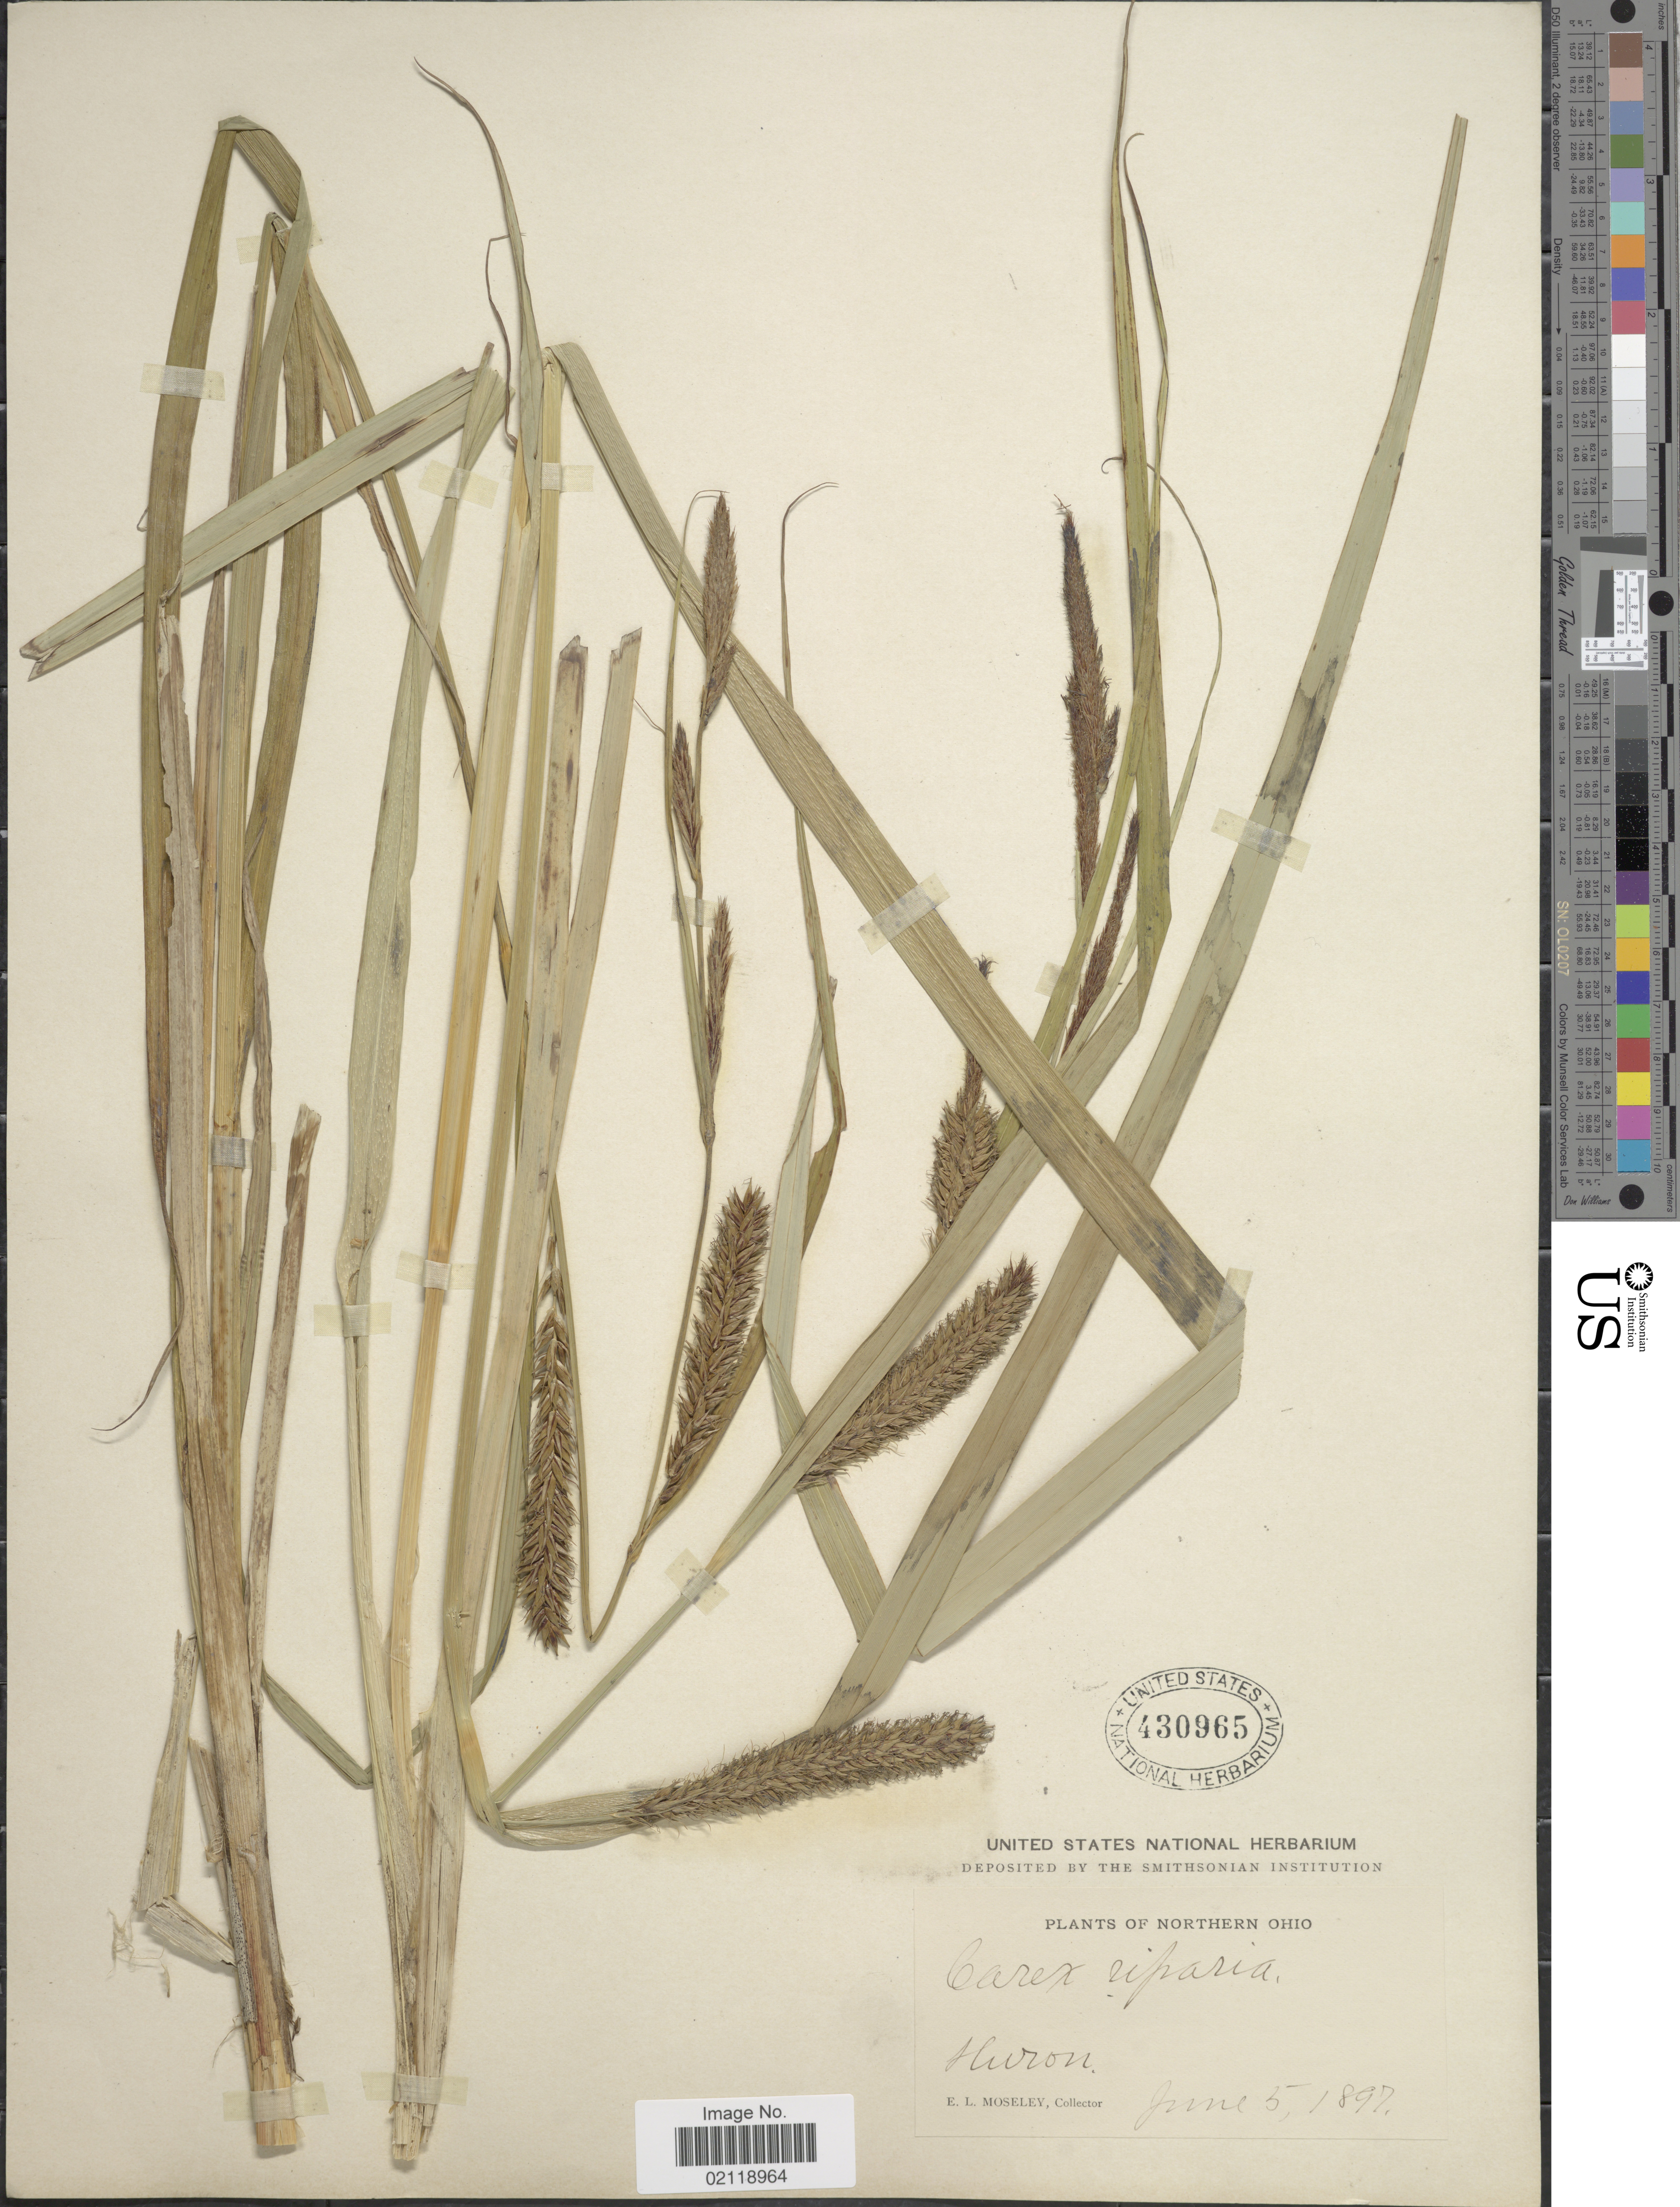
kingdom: Plantae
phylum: Tracheophyta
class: Liliopsida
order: Poales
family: Cyperaceae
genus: Carex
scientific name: Carex lacustris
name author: Willd.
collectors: E. Moseley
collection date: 1897-06-05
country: United States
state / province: Ohio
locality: Northern Ohio. Huron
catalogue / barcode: US 430965